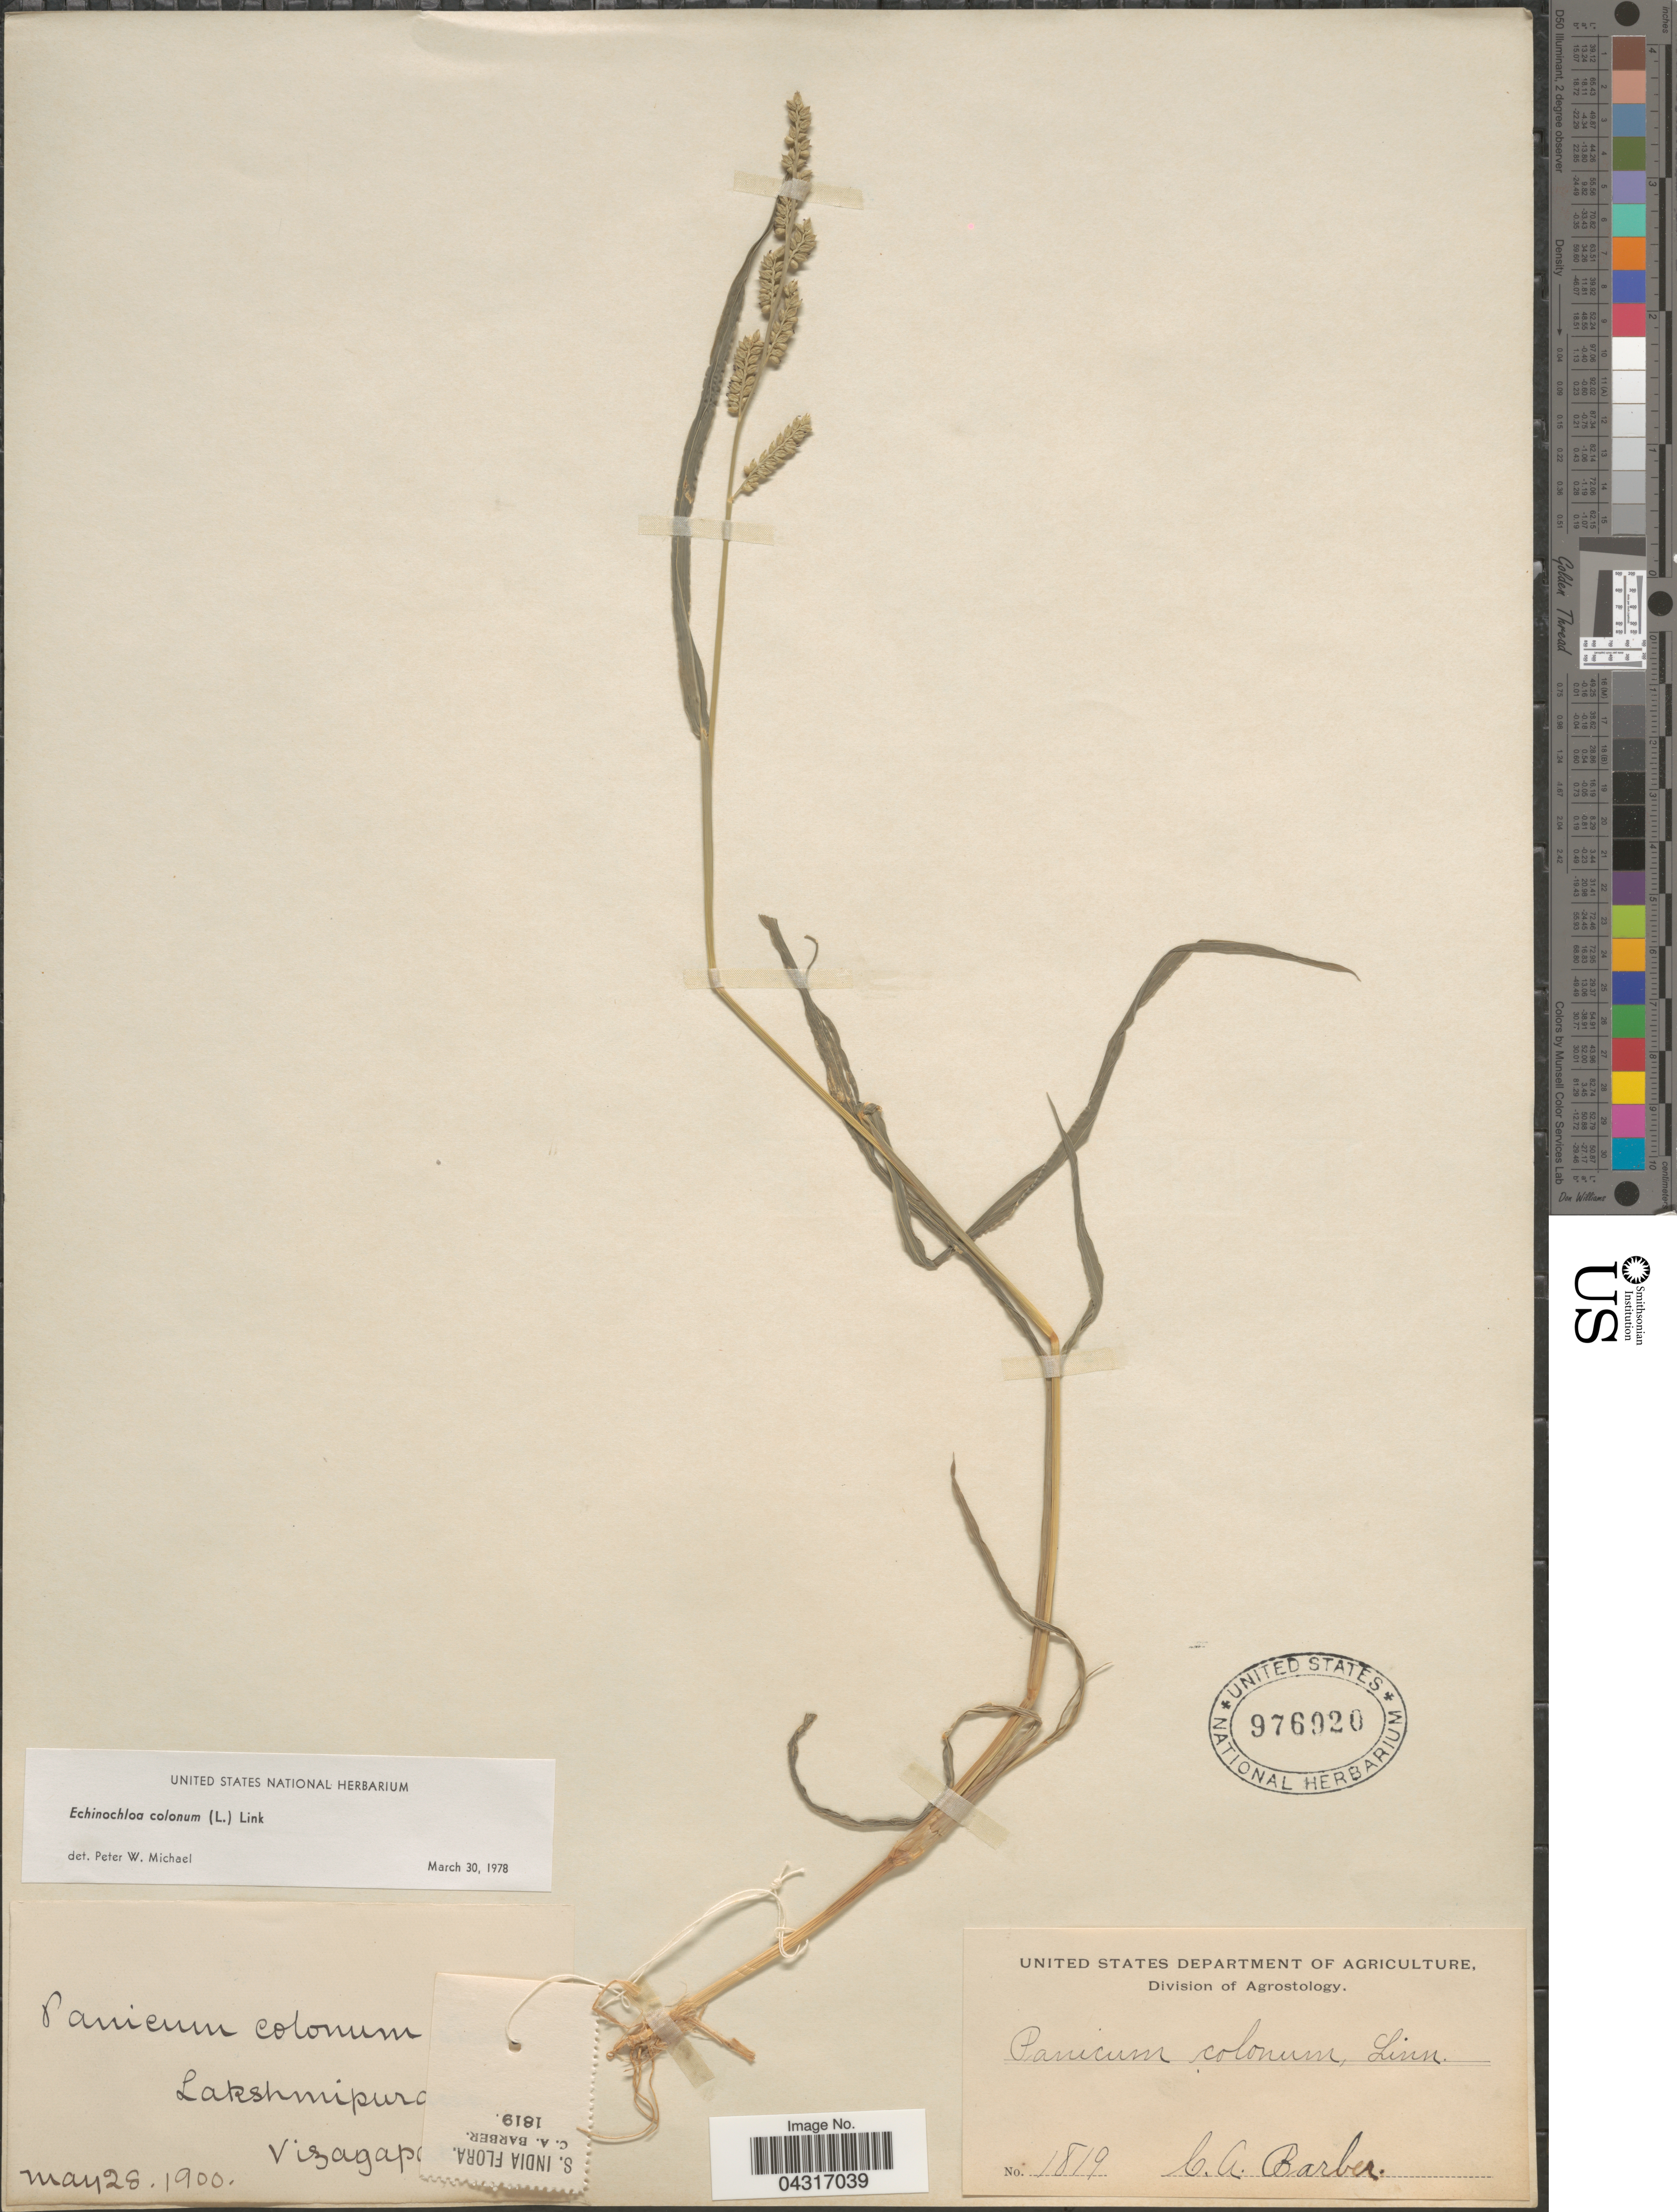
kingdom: Plantae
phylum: Tracheophyta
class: Liliopsida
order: Poales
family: Poaceae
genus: Echinochloa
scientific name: Echinochloa colona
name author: (L.) Link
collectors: C. Barber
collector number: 1819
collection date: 1900-05-28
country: India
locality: Lakshmipur [illegible text]. Vizagap [illegible text]. S. India.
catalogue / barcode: US 976920